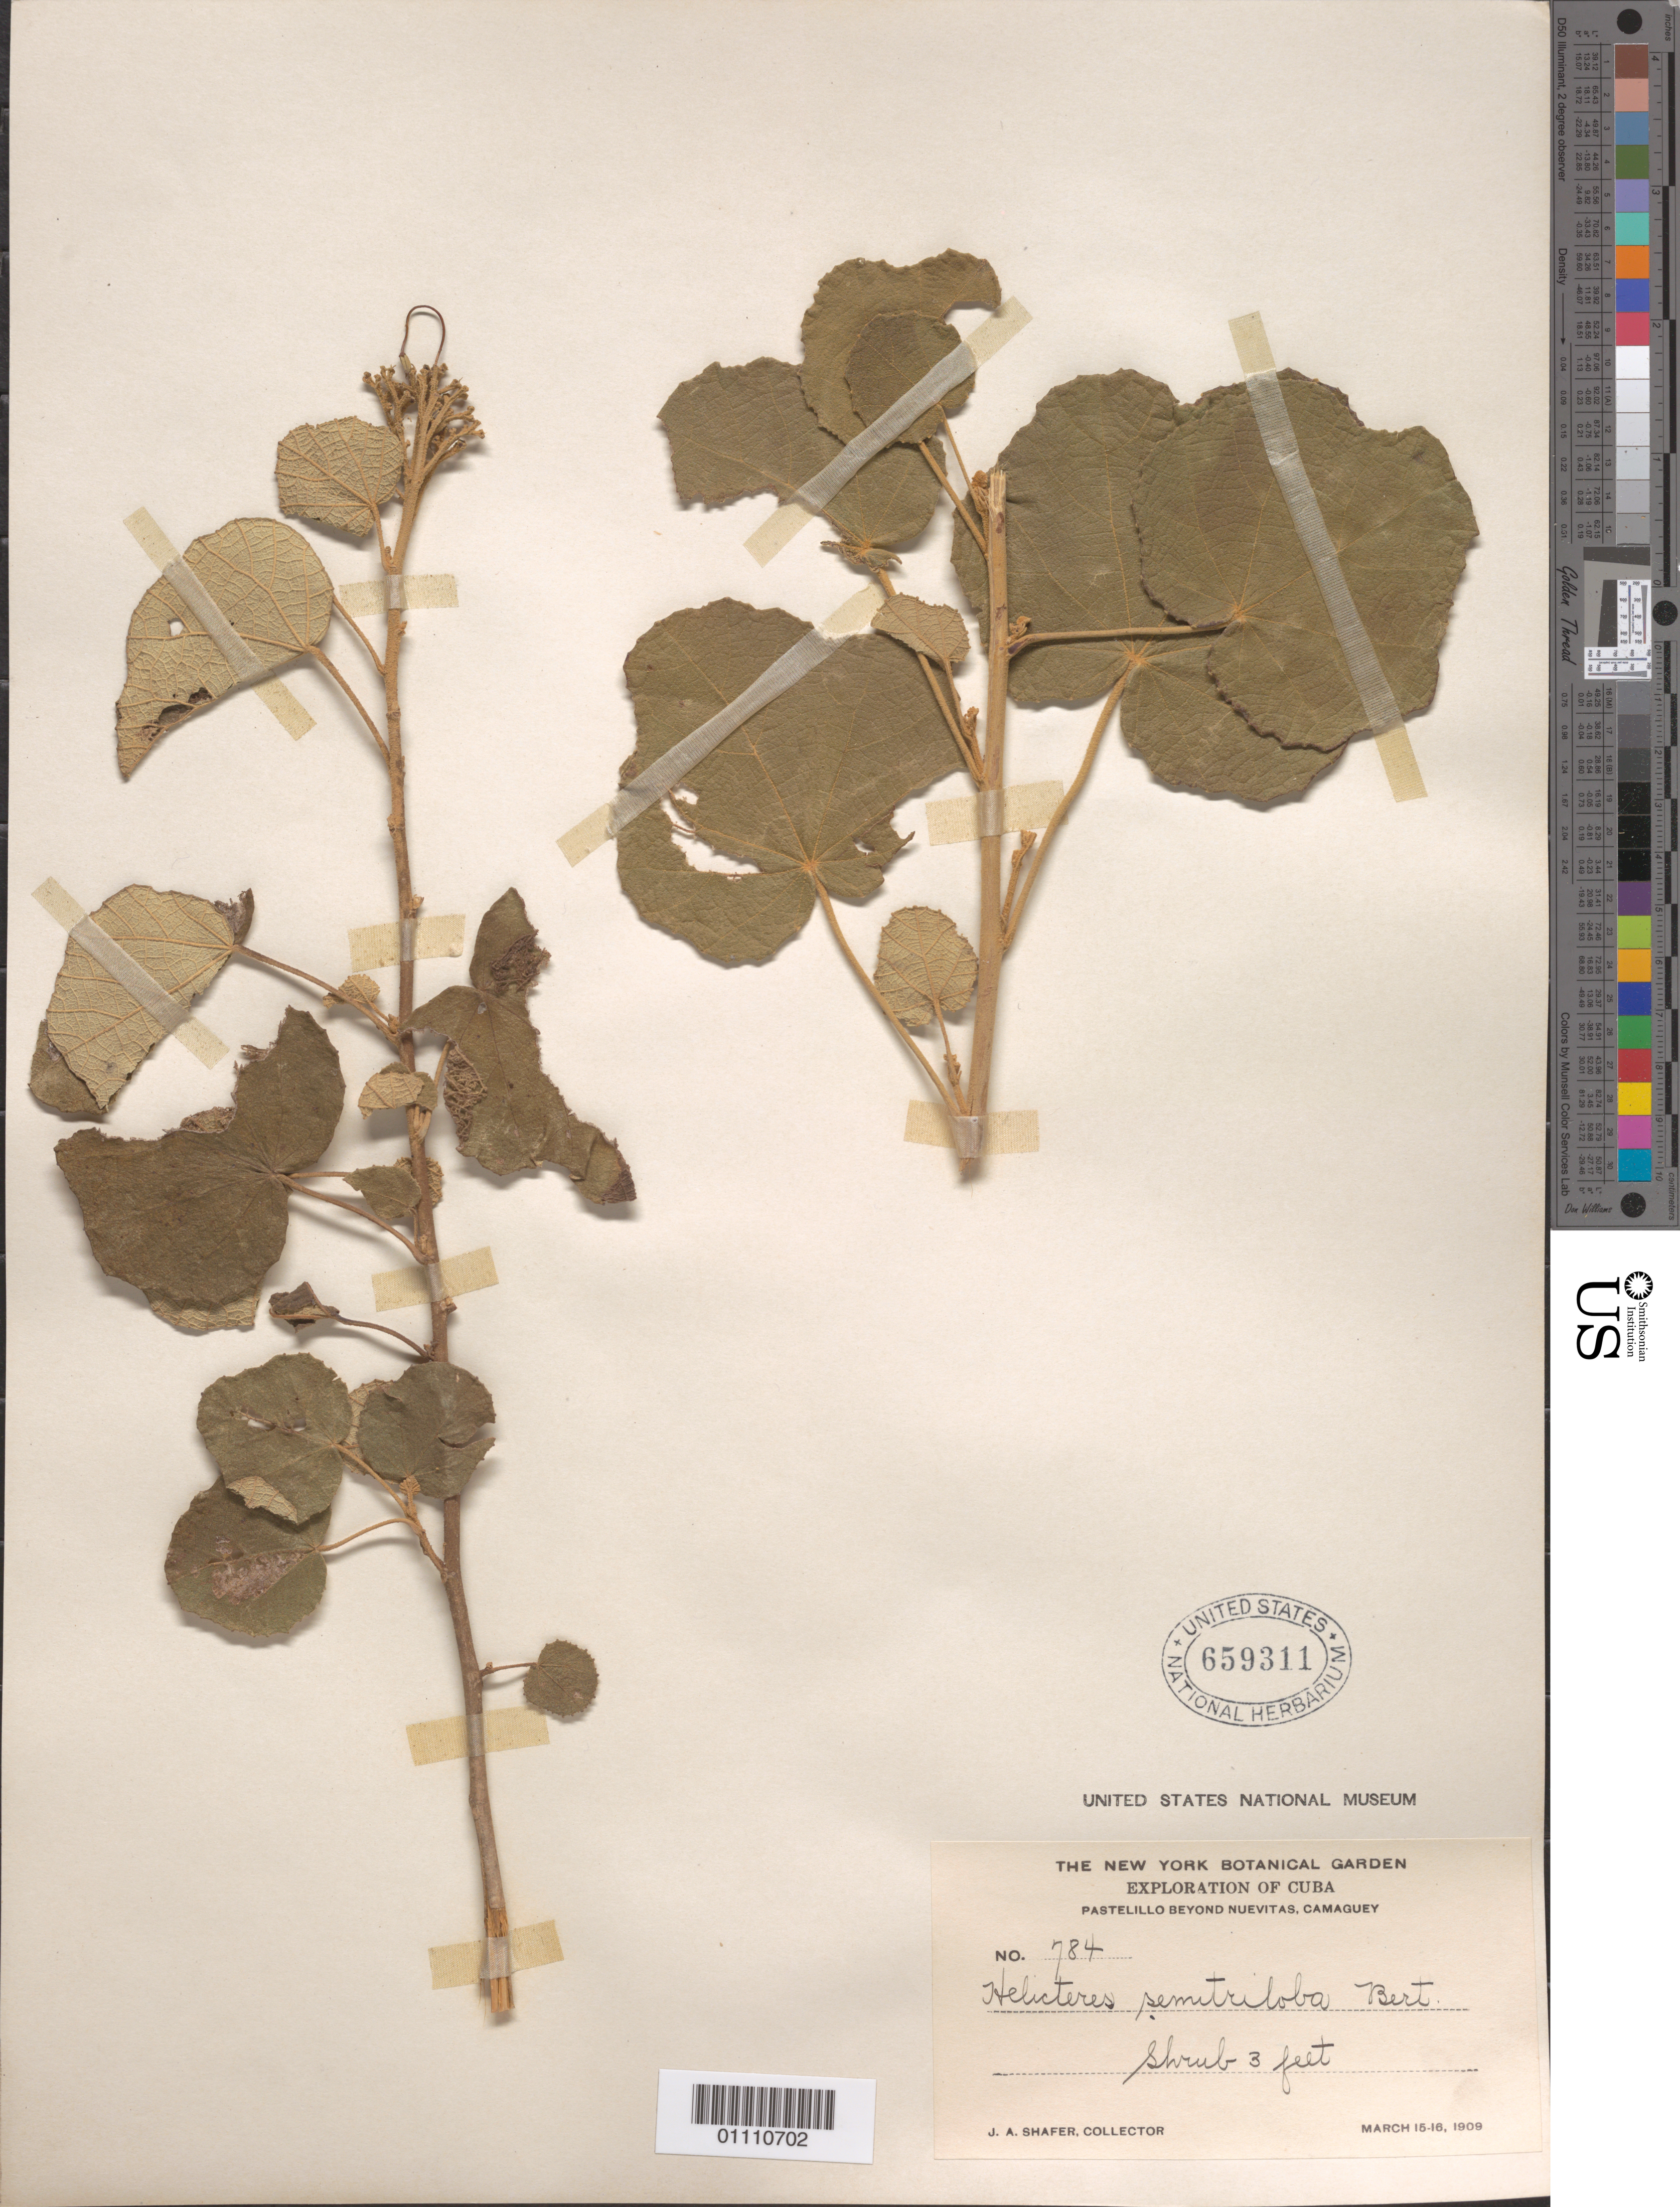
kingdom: Plantae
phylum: Tracheophyta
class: Magnoliopsida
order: Malvales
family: Malvaceae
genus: Helicteres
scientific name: Helicteres semitriloba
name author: Bertero ex DC.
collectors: J. A. Shafer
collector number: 784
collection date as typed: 15 Mar 1909 and 16 Mar 1909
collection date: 1909-03-15,1909-03-16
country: Cuba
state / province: Camagüey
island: Cuba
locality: Pastelillo beyond Nuevitas, Camaguey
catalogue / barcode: US 659311